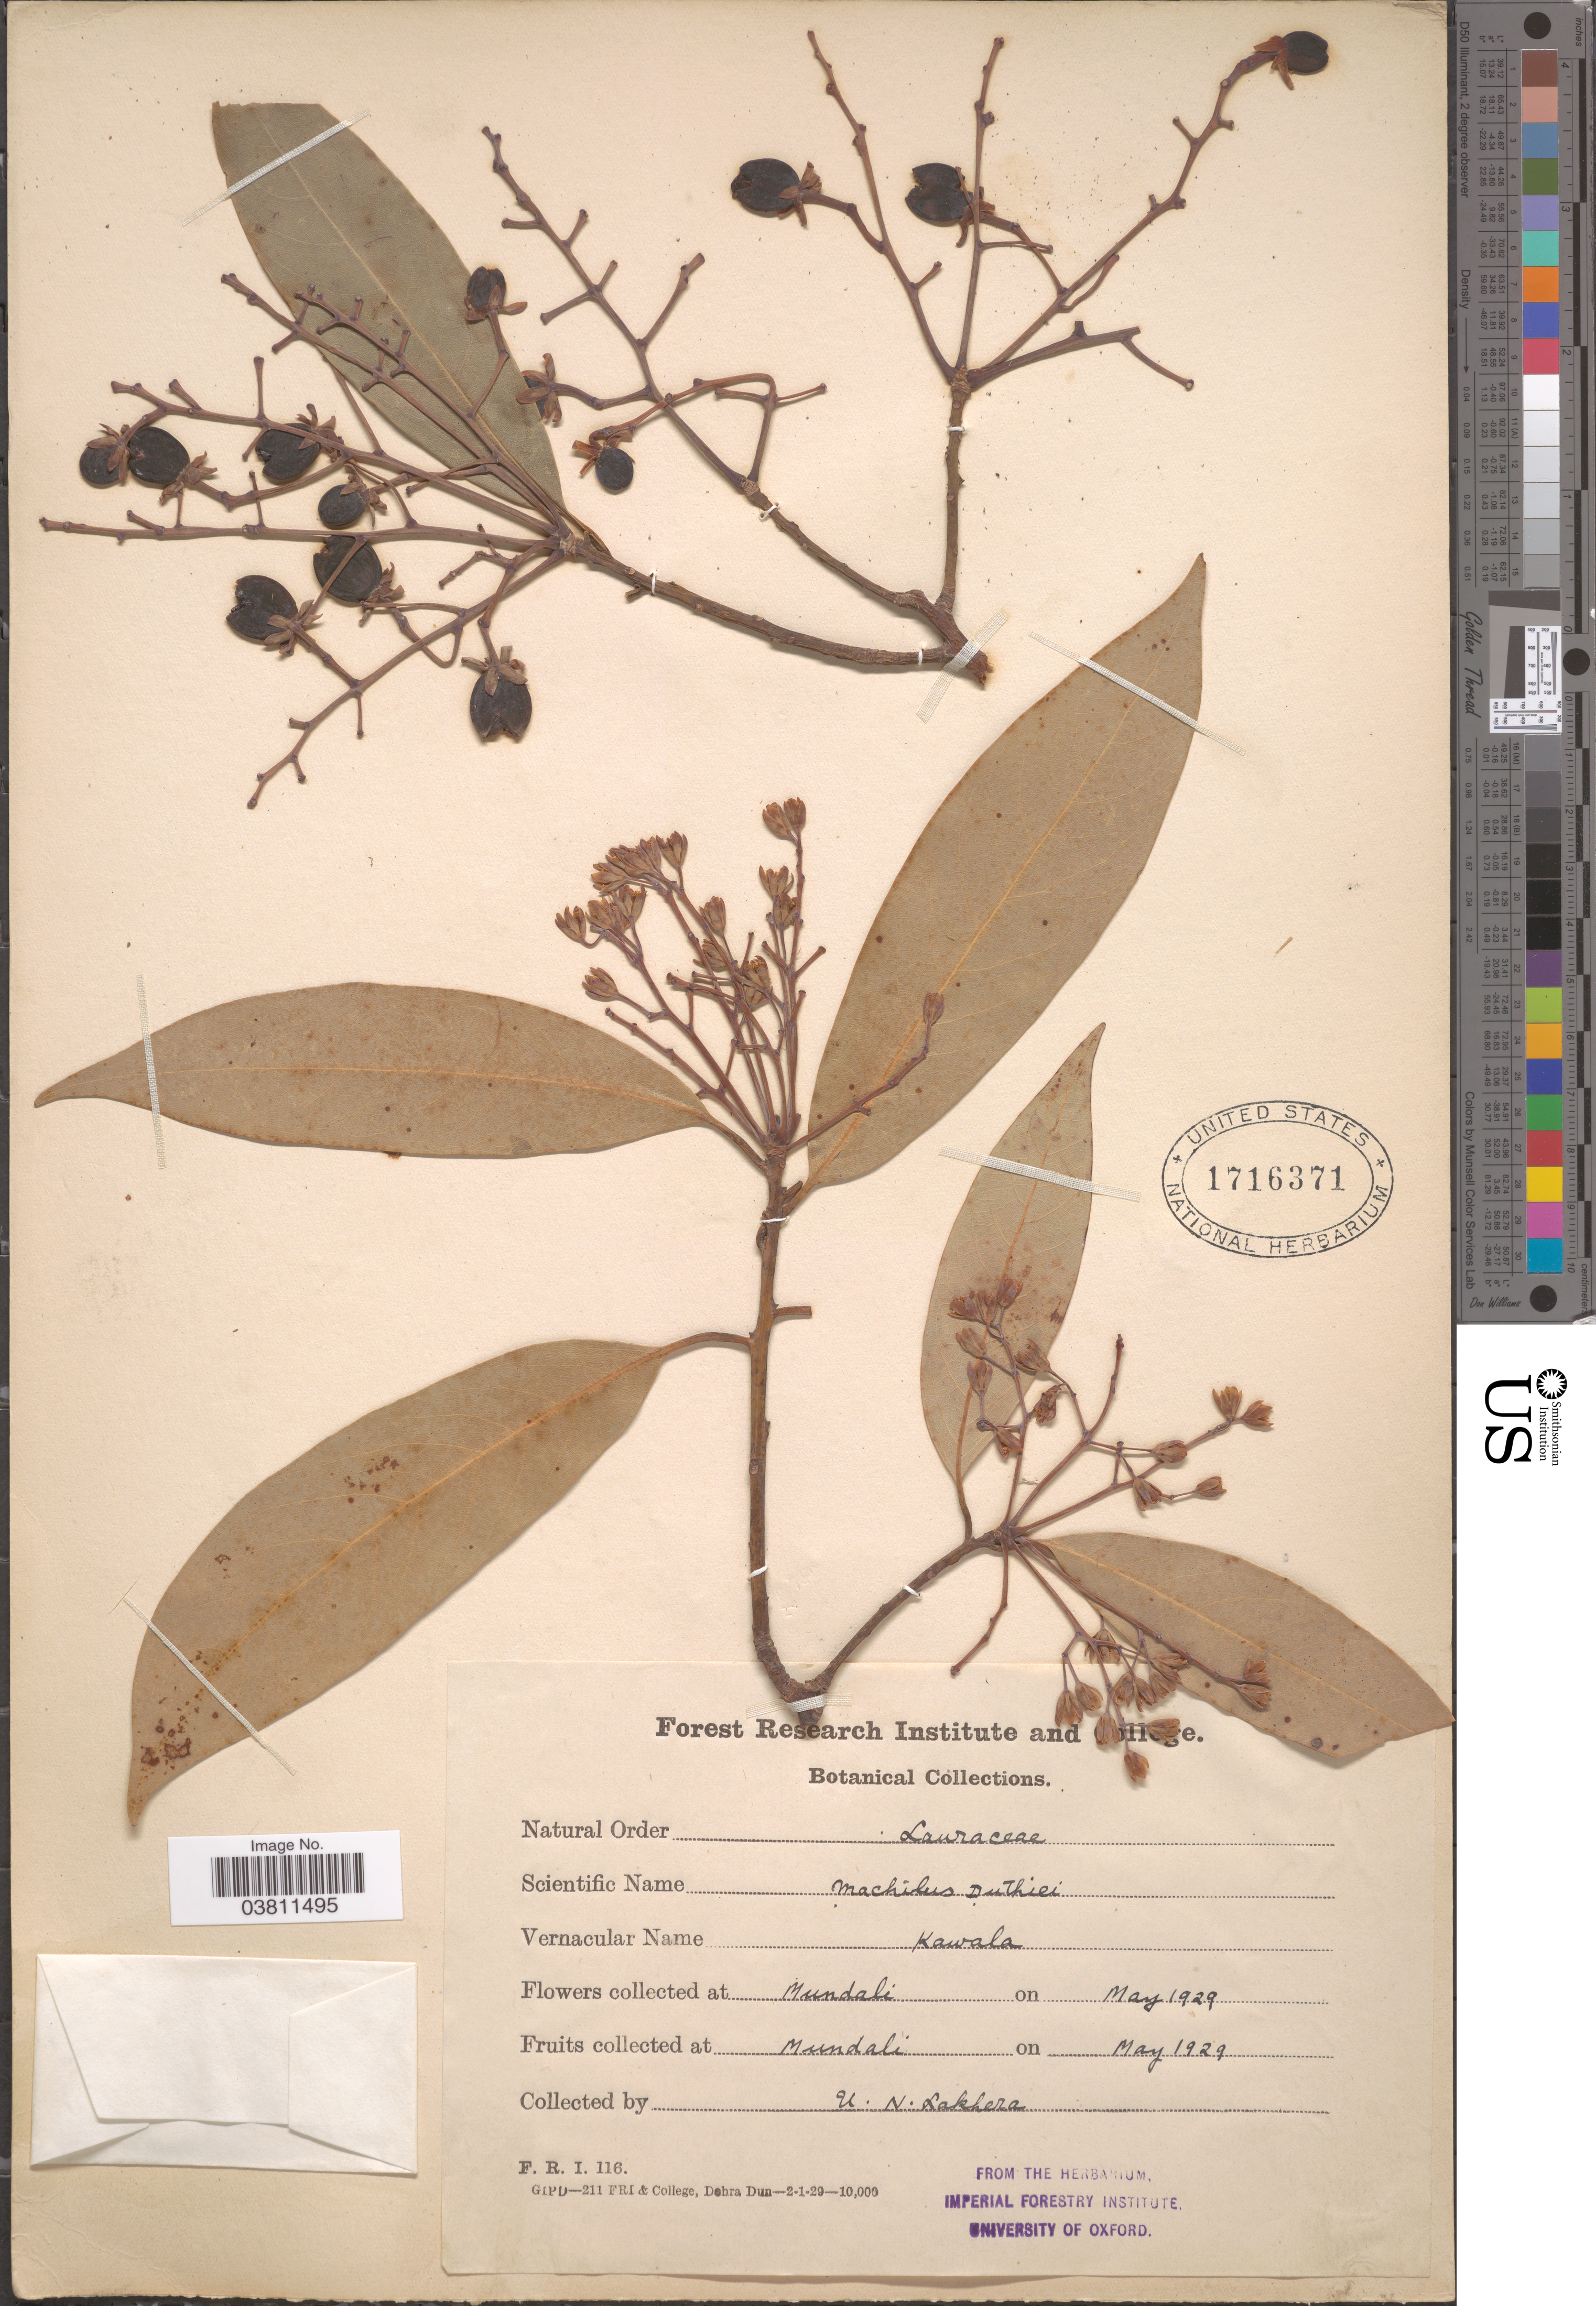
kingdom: Plantae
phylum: Tracheophyta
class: Magnoliopsida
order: Laurales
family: Lauraceae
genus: Persea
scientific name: Persea duthiei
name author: (King) Kosterm.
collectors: U. Lakhera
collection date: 1929-05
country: India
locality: Mundali.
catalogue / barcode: US 1716371